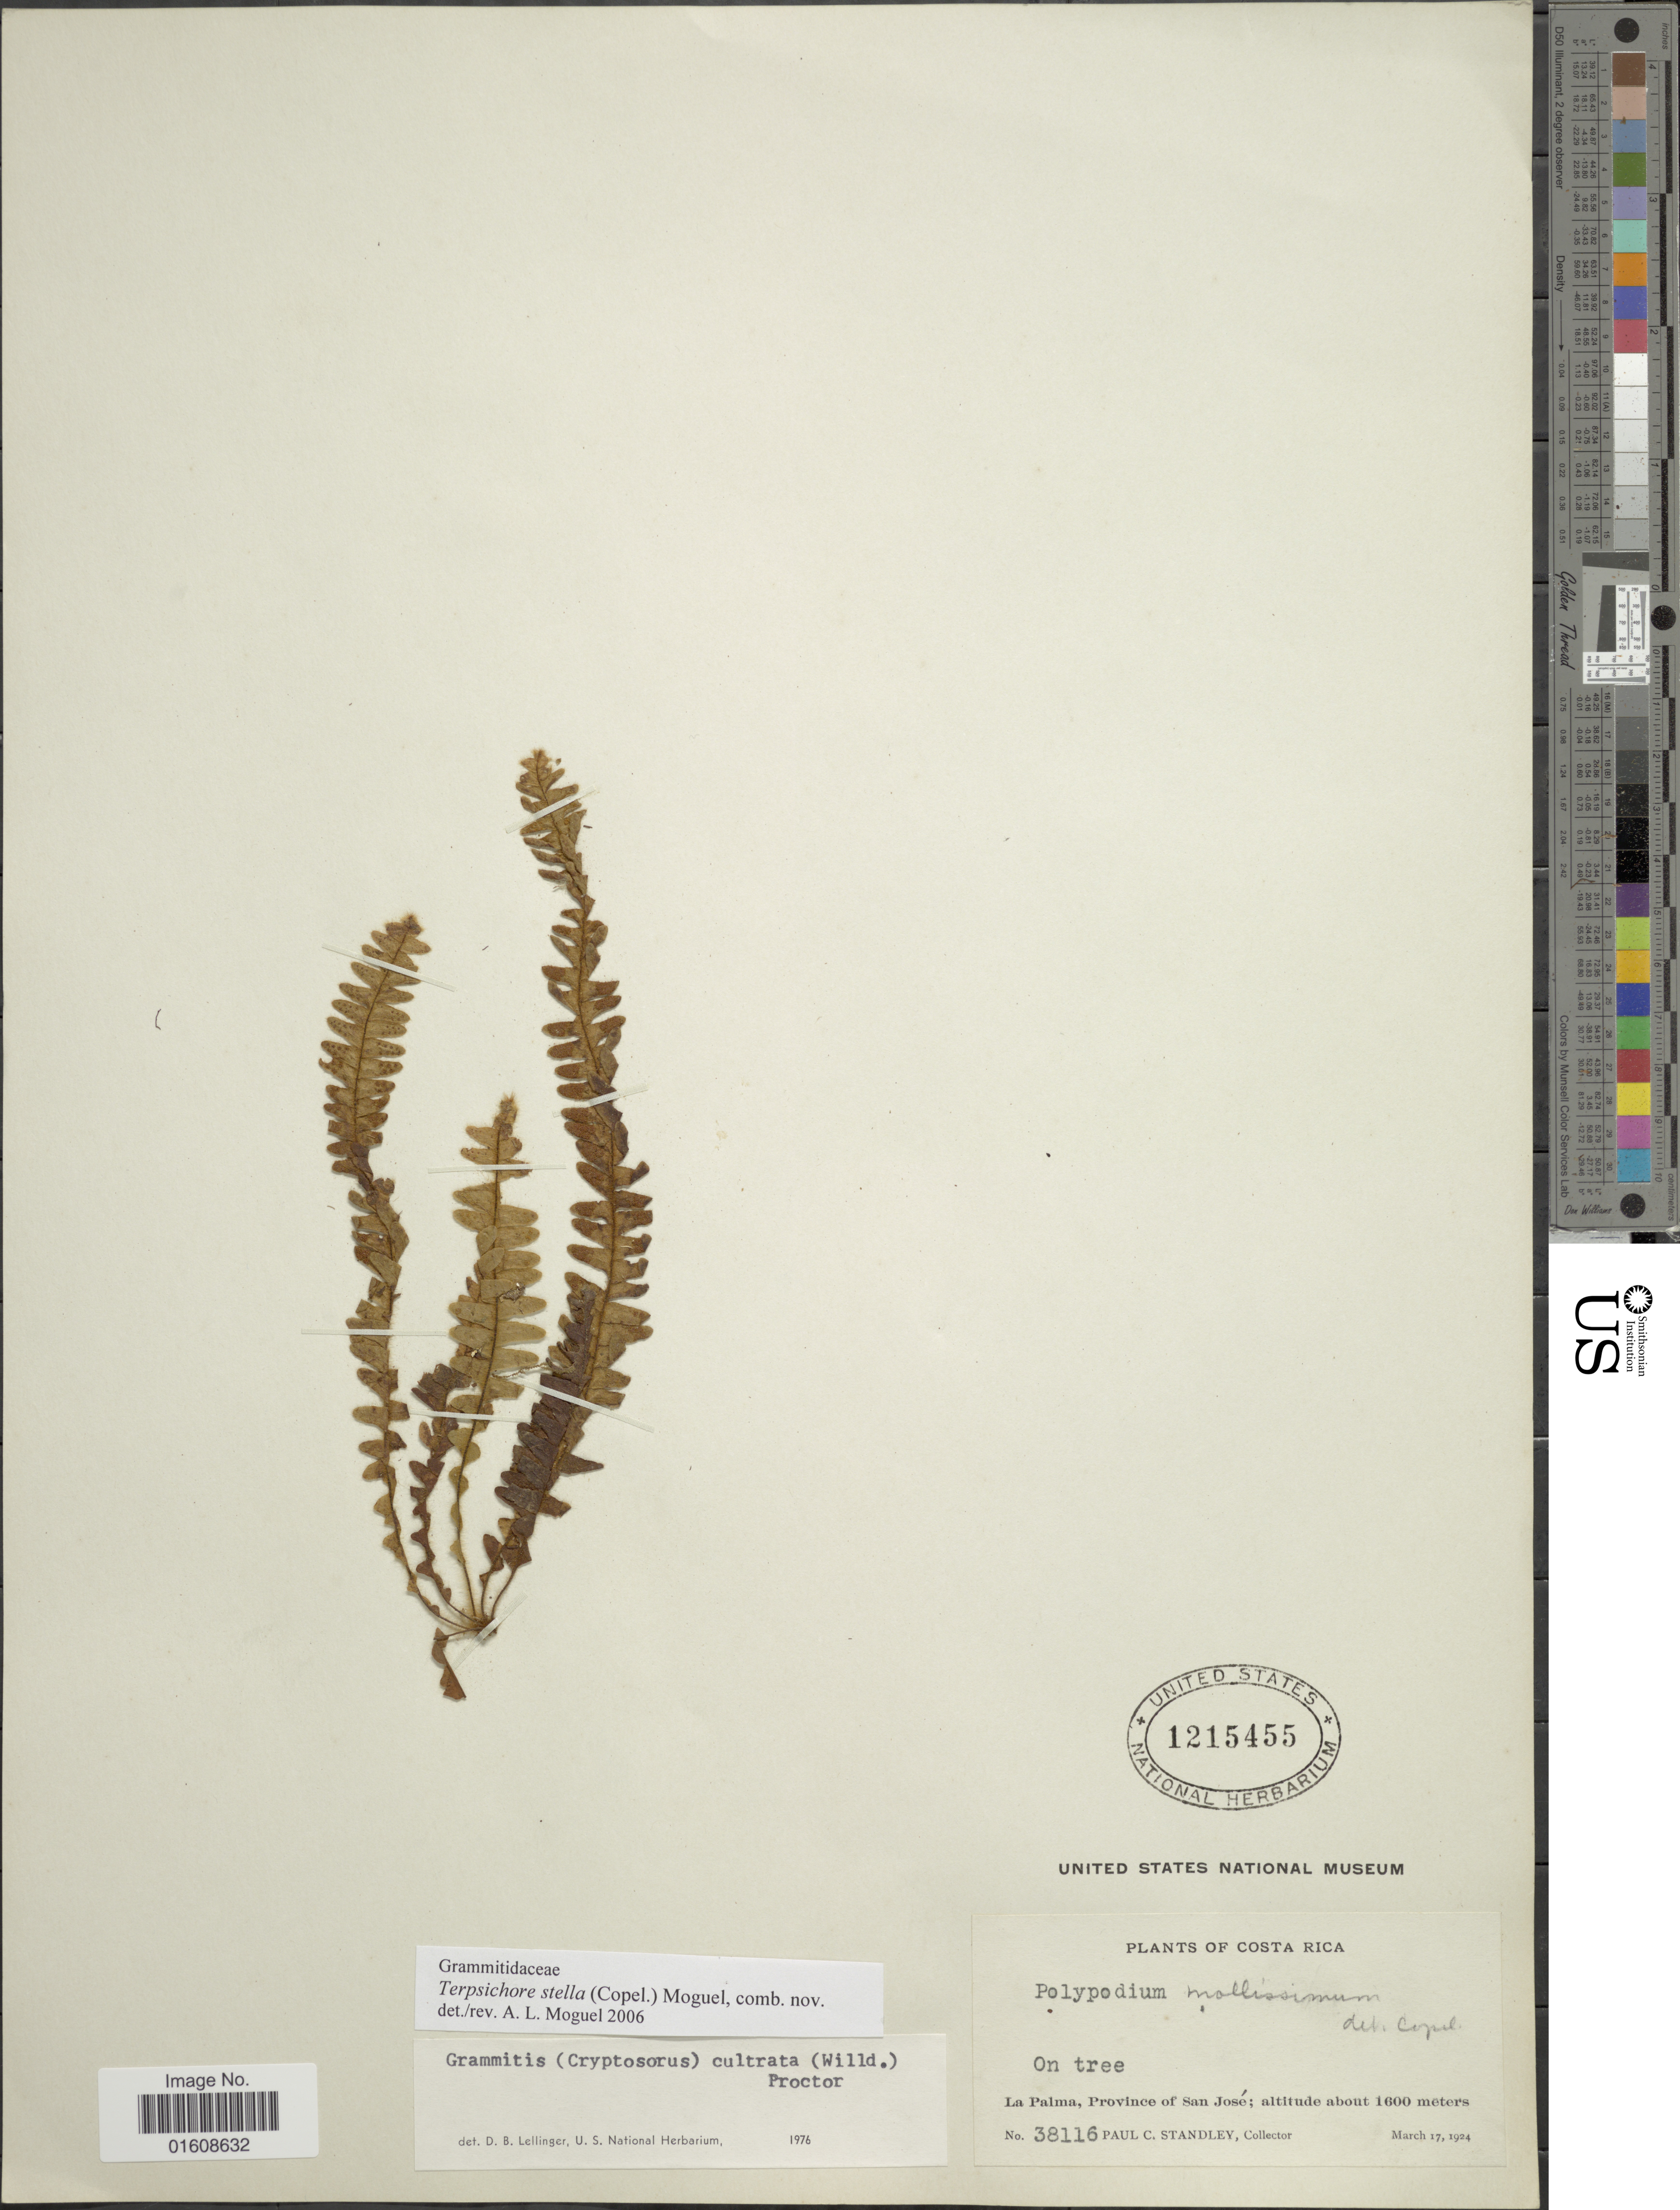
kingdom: Plantae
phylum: Tracheophyta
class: Polypodiopsida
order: Polypodiales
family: Polypodiaceae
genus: Alansmia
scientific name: Alansmia stella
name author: (Copel.) Moguel & M. Kessler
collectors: P. C. Standley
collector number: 38116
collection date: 1924-03-17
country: Costa Rica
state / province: San José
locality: La Palma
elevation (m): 1600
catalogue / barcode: US 1215455